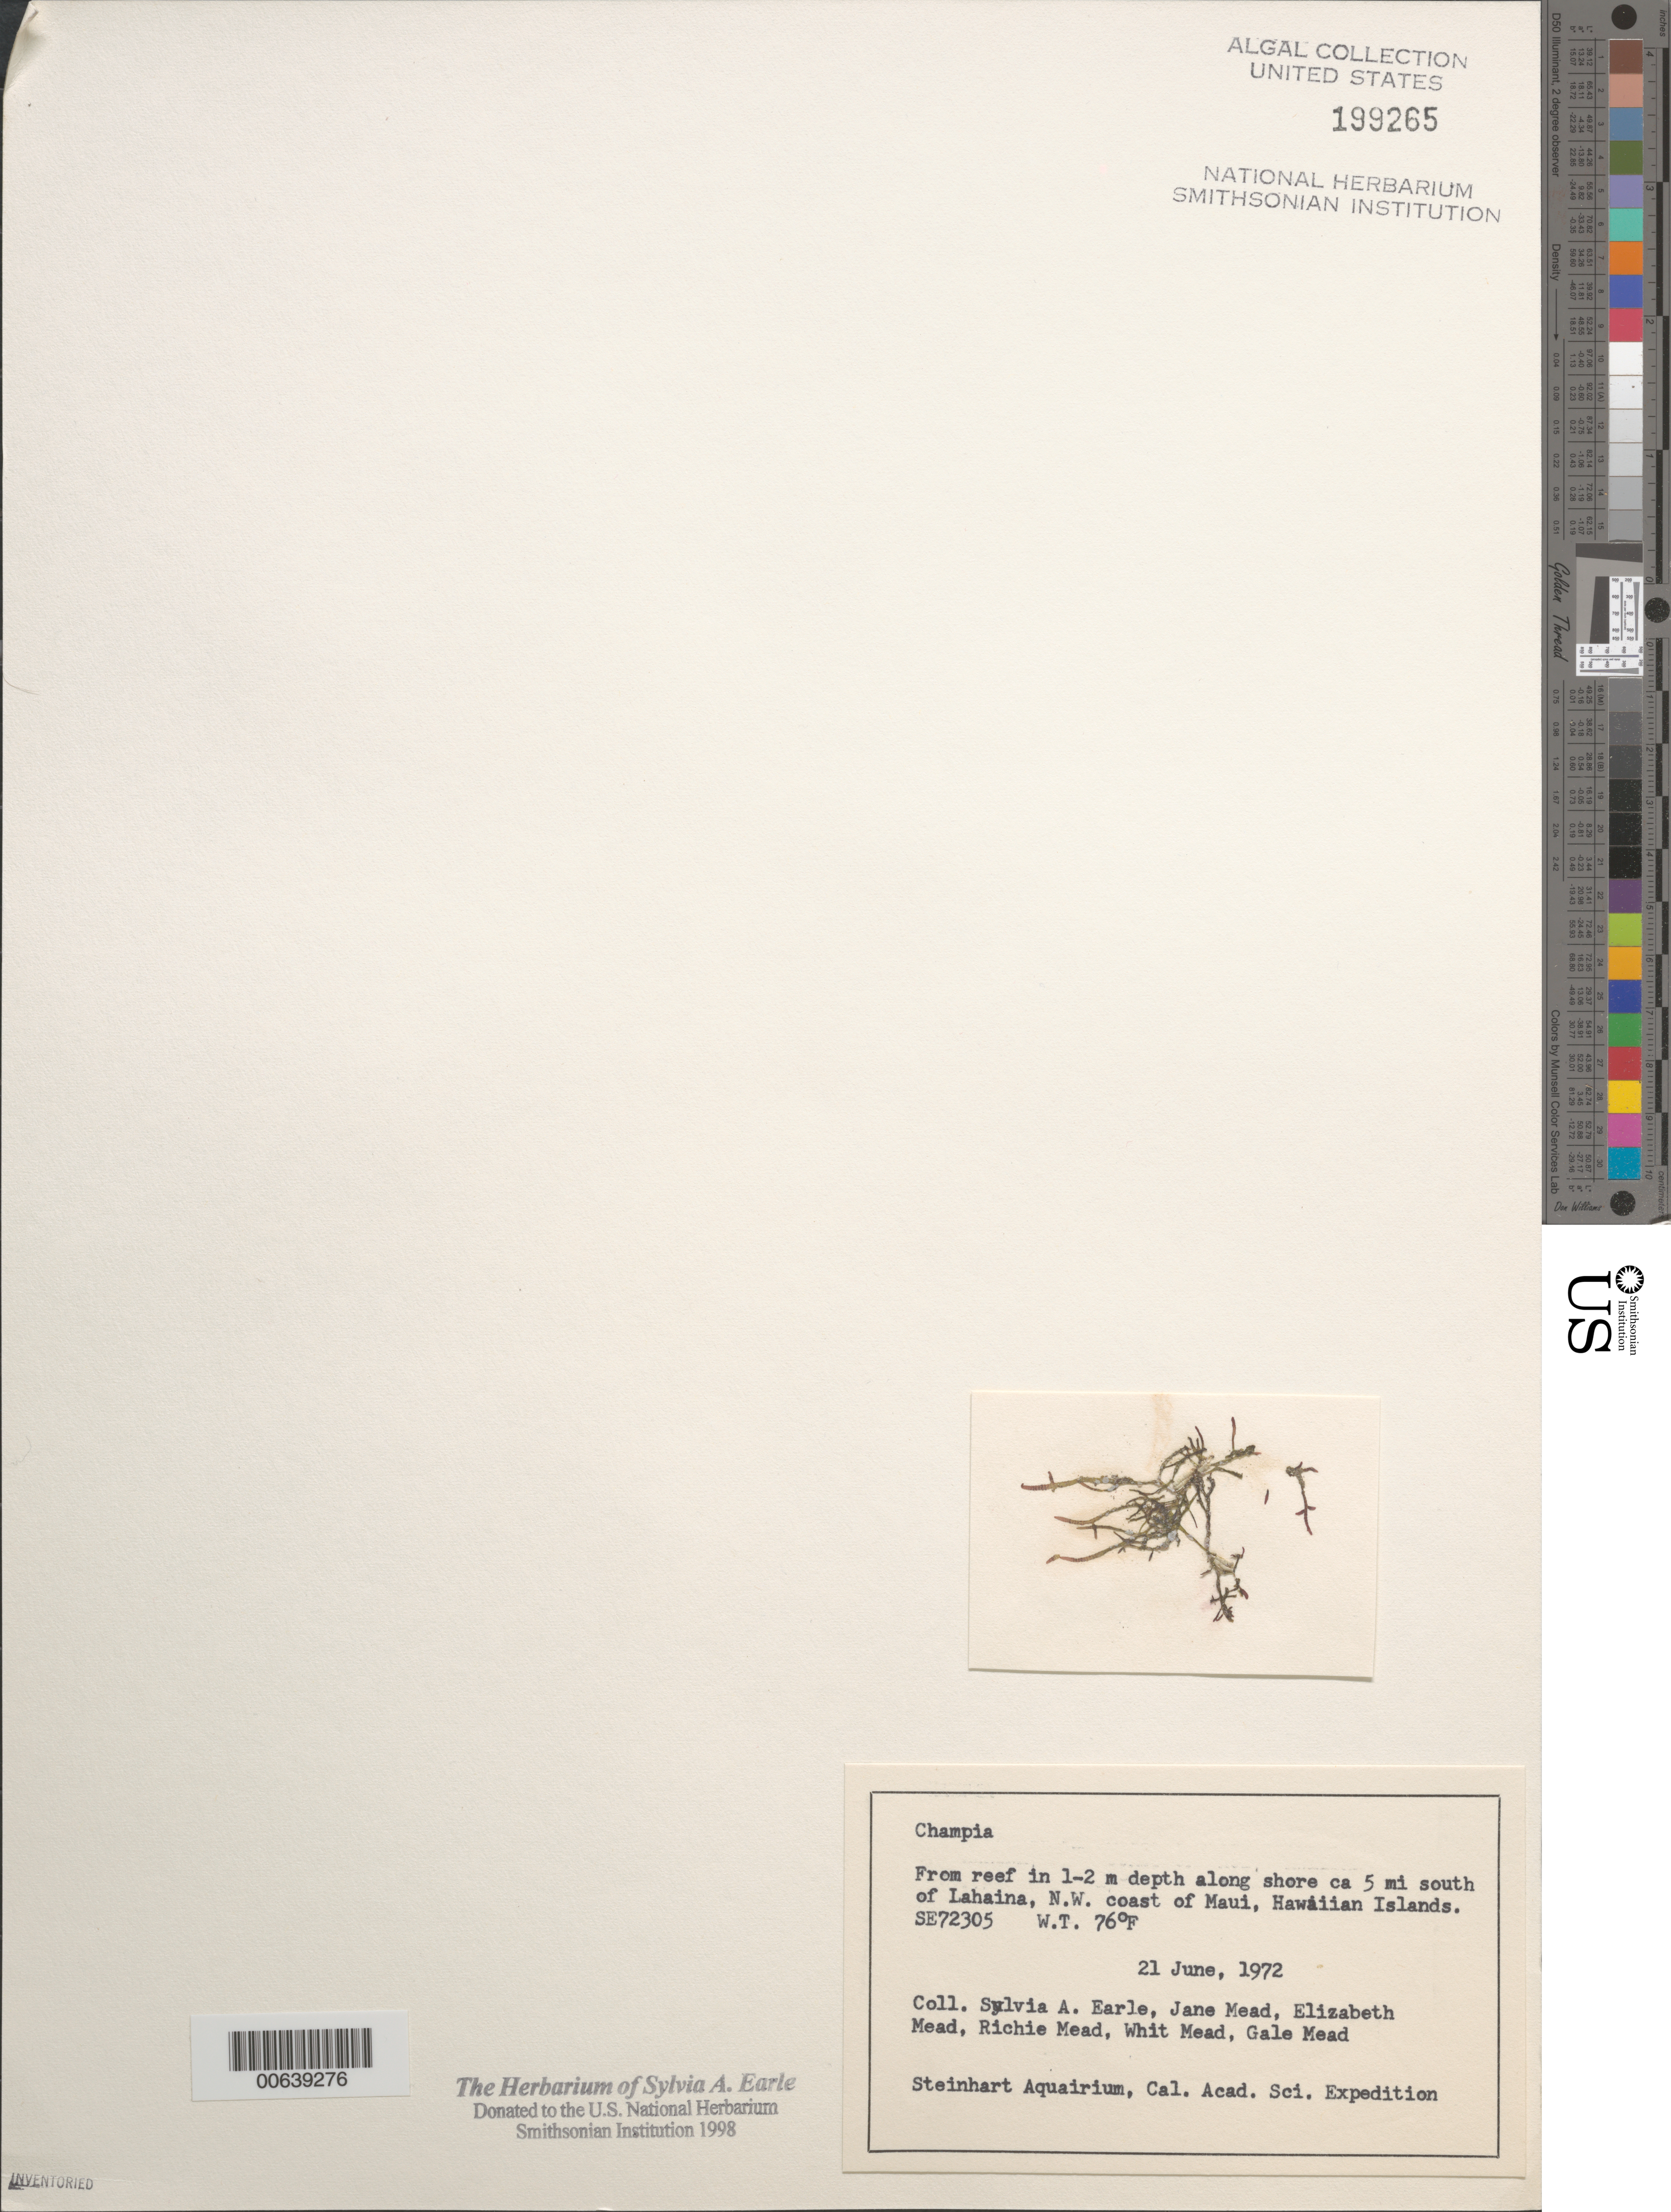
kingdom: Plantae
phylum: Rhodophyta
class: Florideophyceae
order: Rhodymeniales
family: Champiaceae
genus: Champia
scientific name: Champia sp.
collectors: S. A. Earle, J. Mead, E. Mead, R. Mead, W. Mead & G. Mead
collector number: SE 72305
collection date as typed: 21 Jun 1972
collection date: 1972-06-21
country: United States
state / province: Hawaii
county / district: Maui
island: Maui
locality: Ca. 5 miles south of Lahaina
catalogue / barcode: US 199265